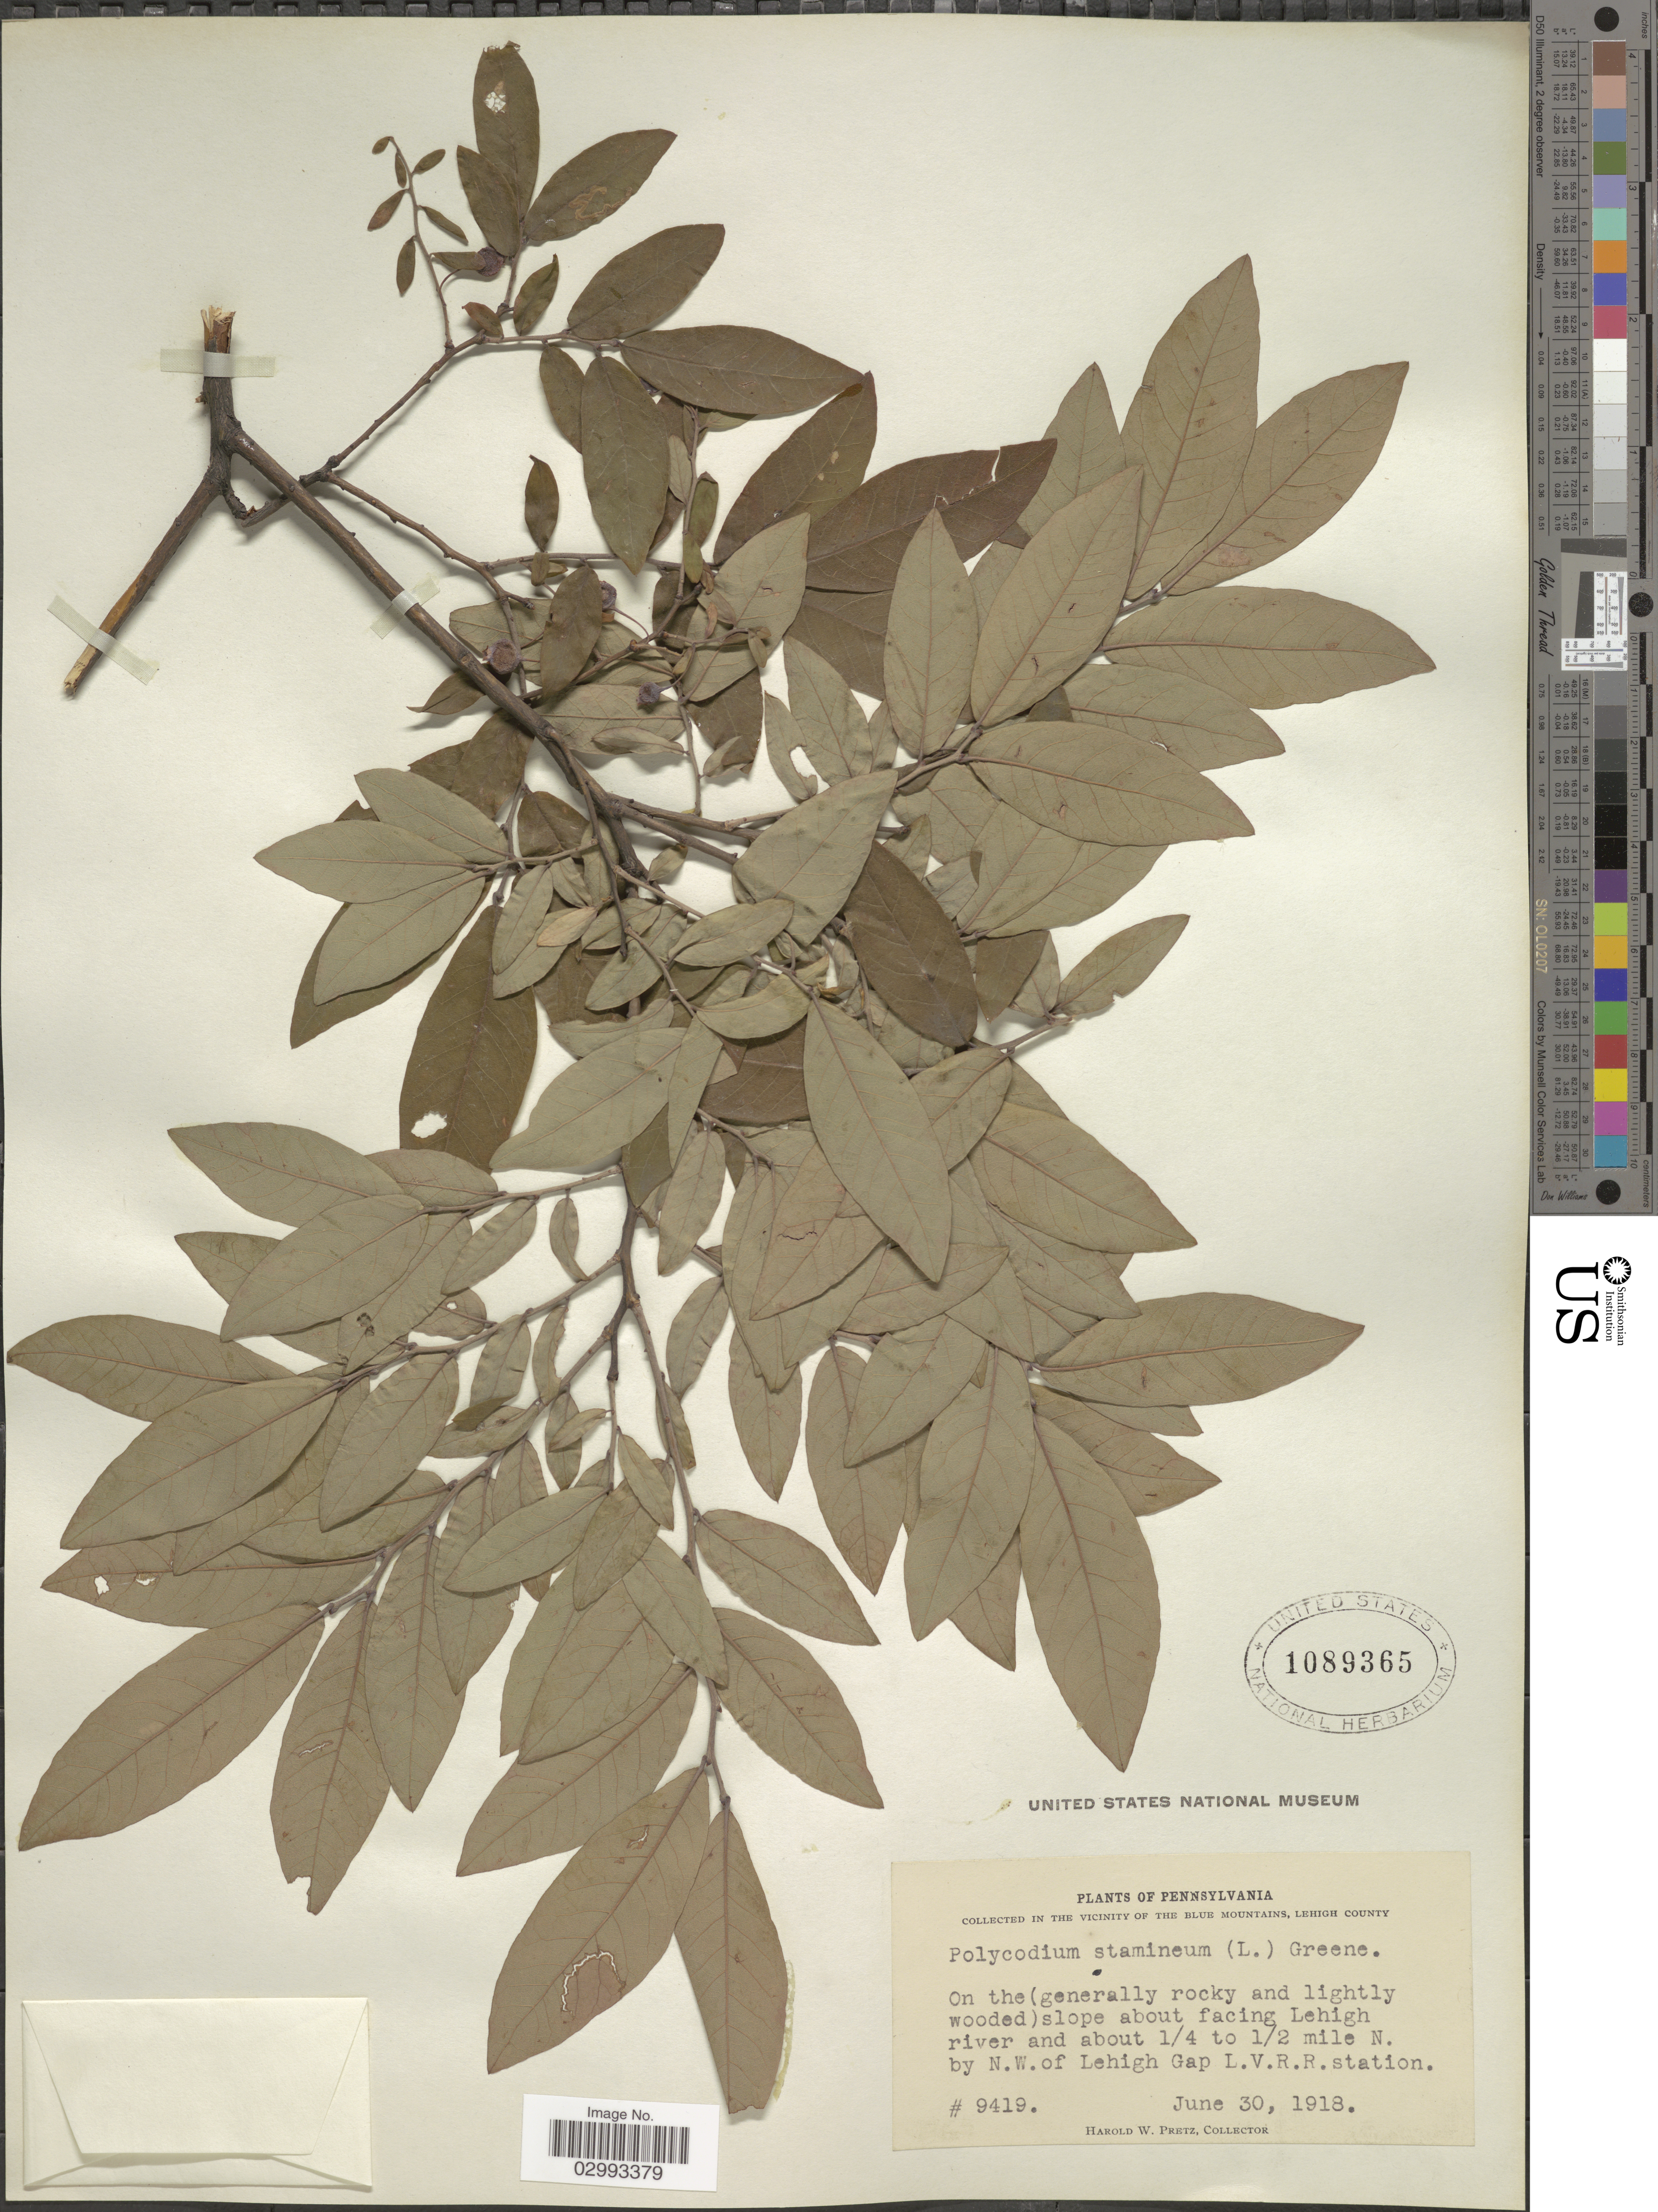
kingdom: Plantae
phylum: Tracheophyta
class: Magnoliopsida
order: Ericales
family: Ericaceae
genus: Polycodium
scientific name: Polycodium stamineum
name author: (L.) Greene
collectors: H. W. Pretz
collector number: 9419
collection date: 1918-06-30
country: United States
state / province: Pennsylvania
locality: On the (generally rocky and lightly wooded) slope about facing Lehigh river and about ¼ to ½ mile N. by N.W. of Lehigh Gap L.V.R.R. station.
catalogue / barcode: US 1089365